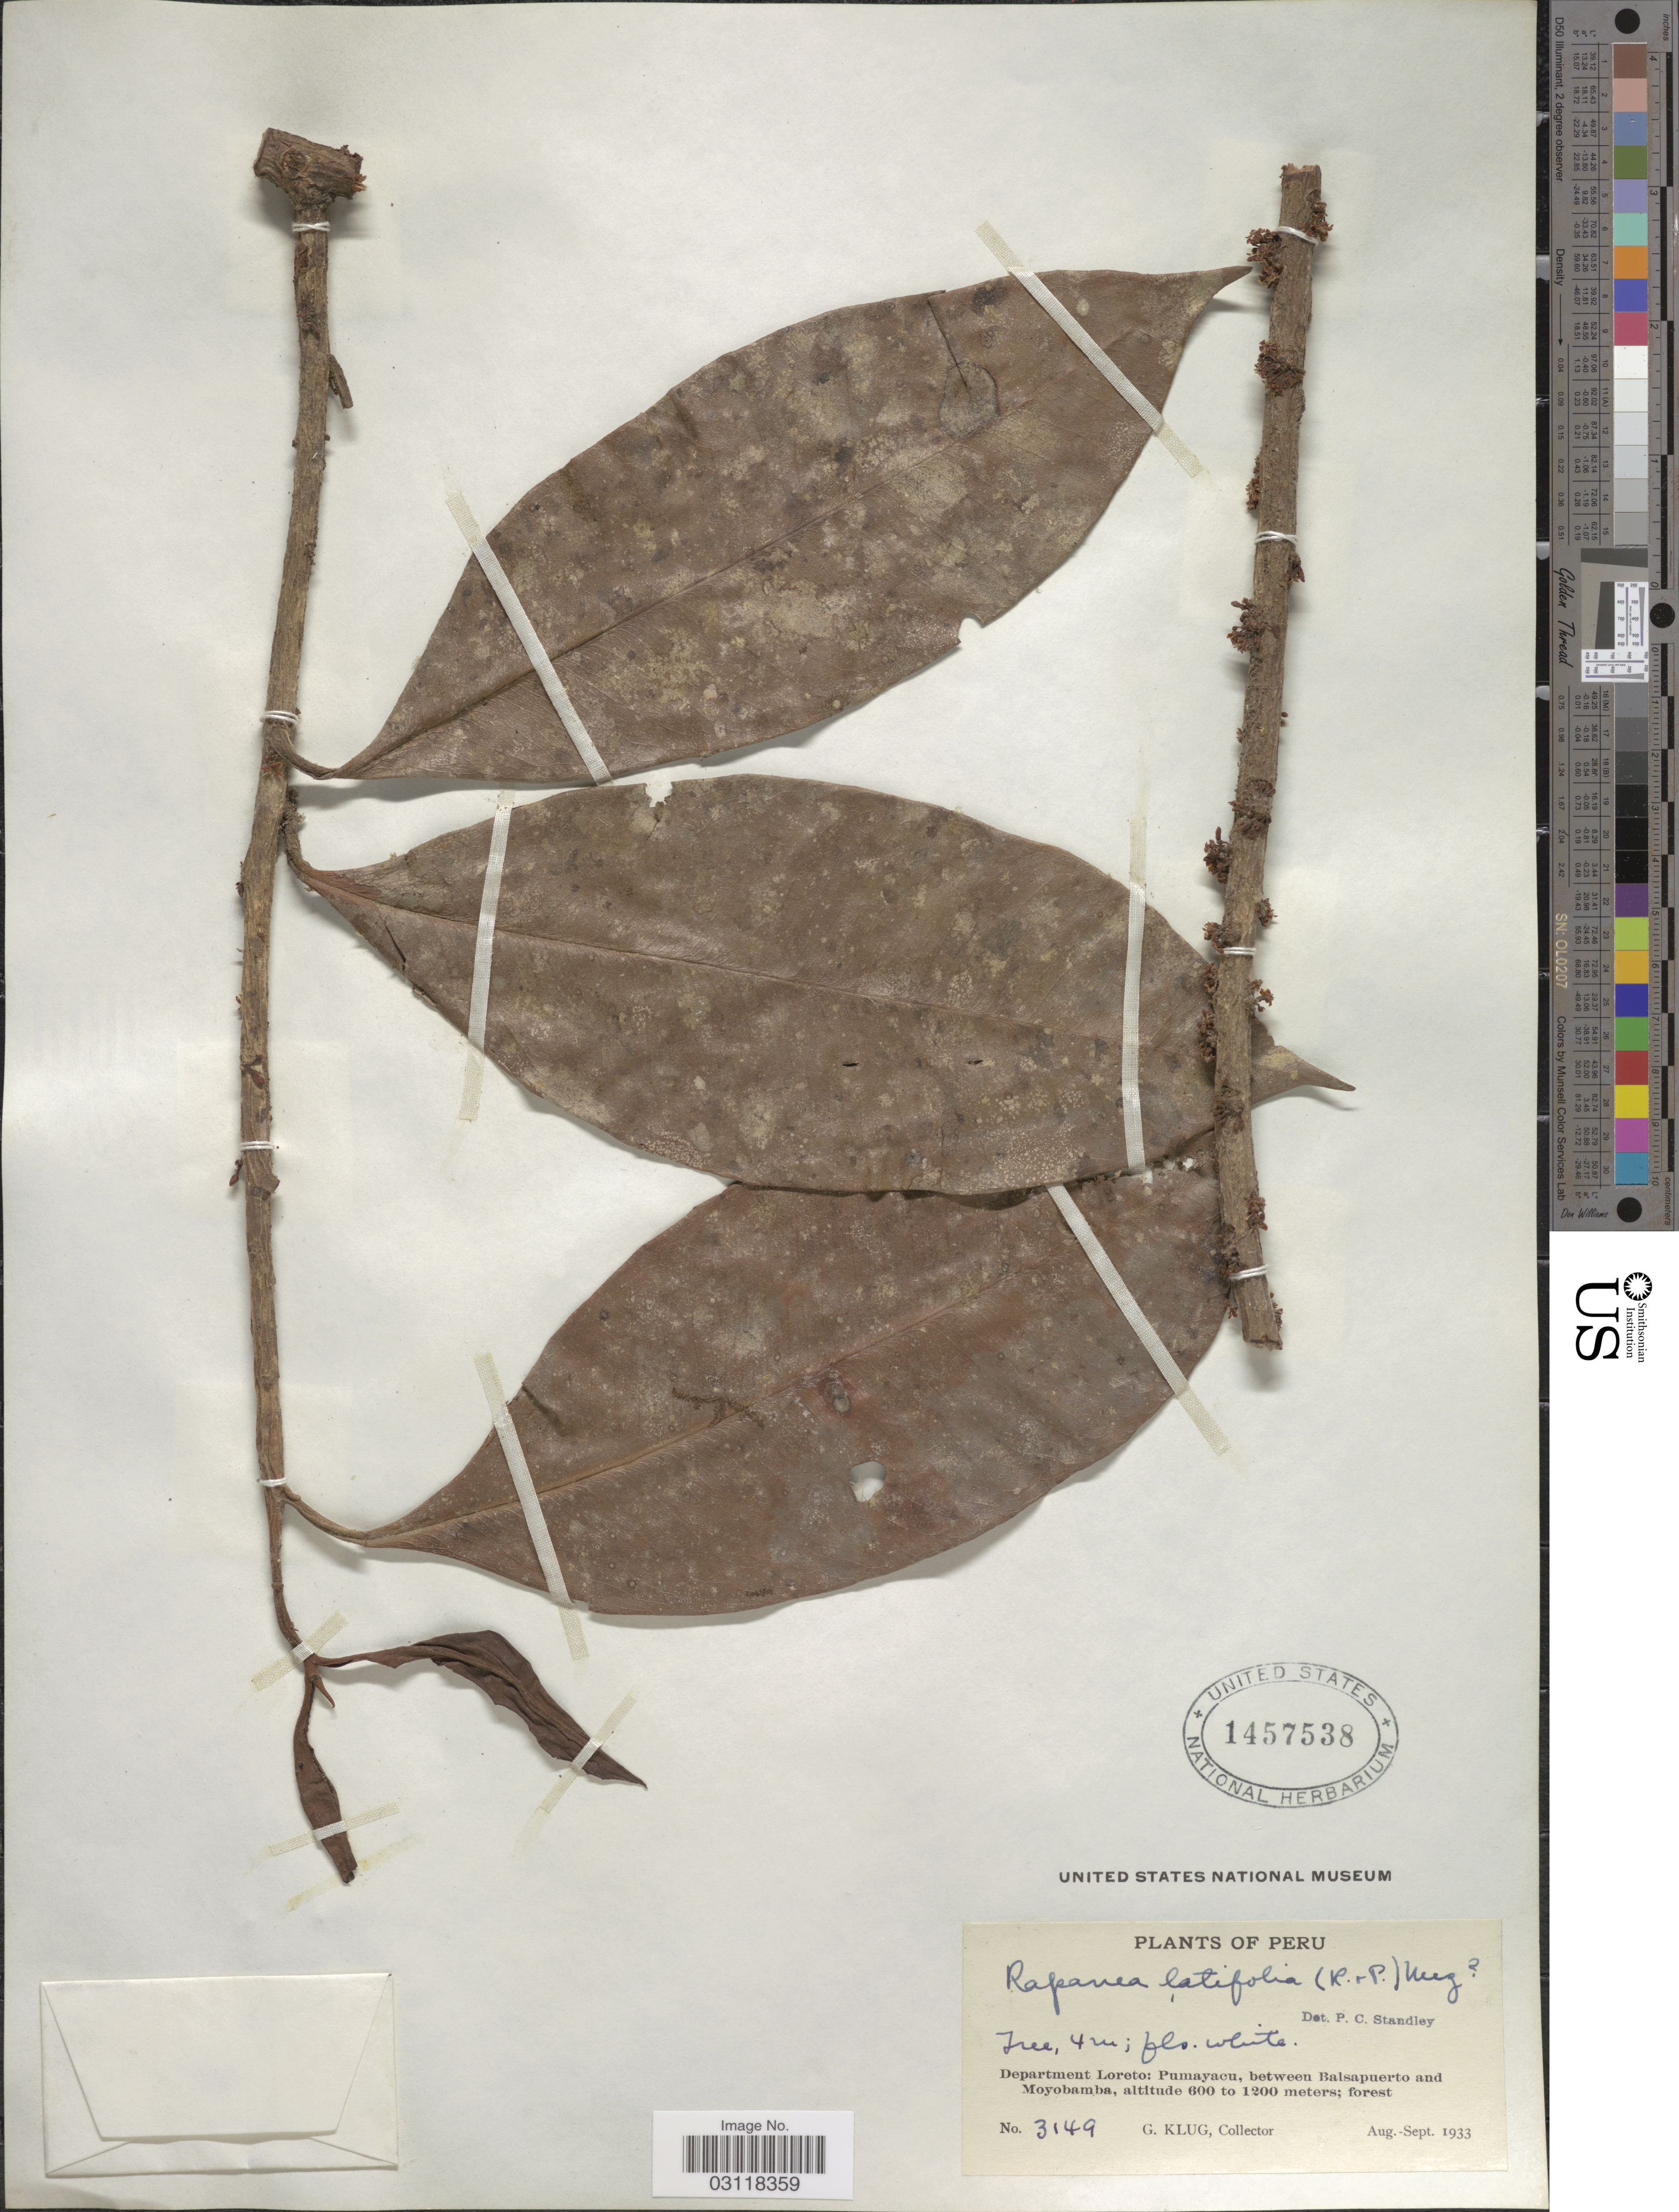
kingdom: Plantae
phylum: Tracheophyta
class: Magnoliopsida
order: Ericales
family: Primulaceae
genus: Rapanea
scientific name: Rapanea latifolia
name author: (Ruiz & Pav.) Mez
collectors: G. Klug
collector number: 3149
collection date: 1933-08/1933-09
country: Peru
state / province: Loreto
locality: Department Loreto: Pumayacu, between Balsapuerto and Moyobamba.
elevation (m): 600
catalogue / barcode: US 1457538